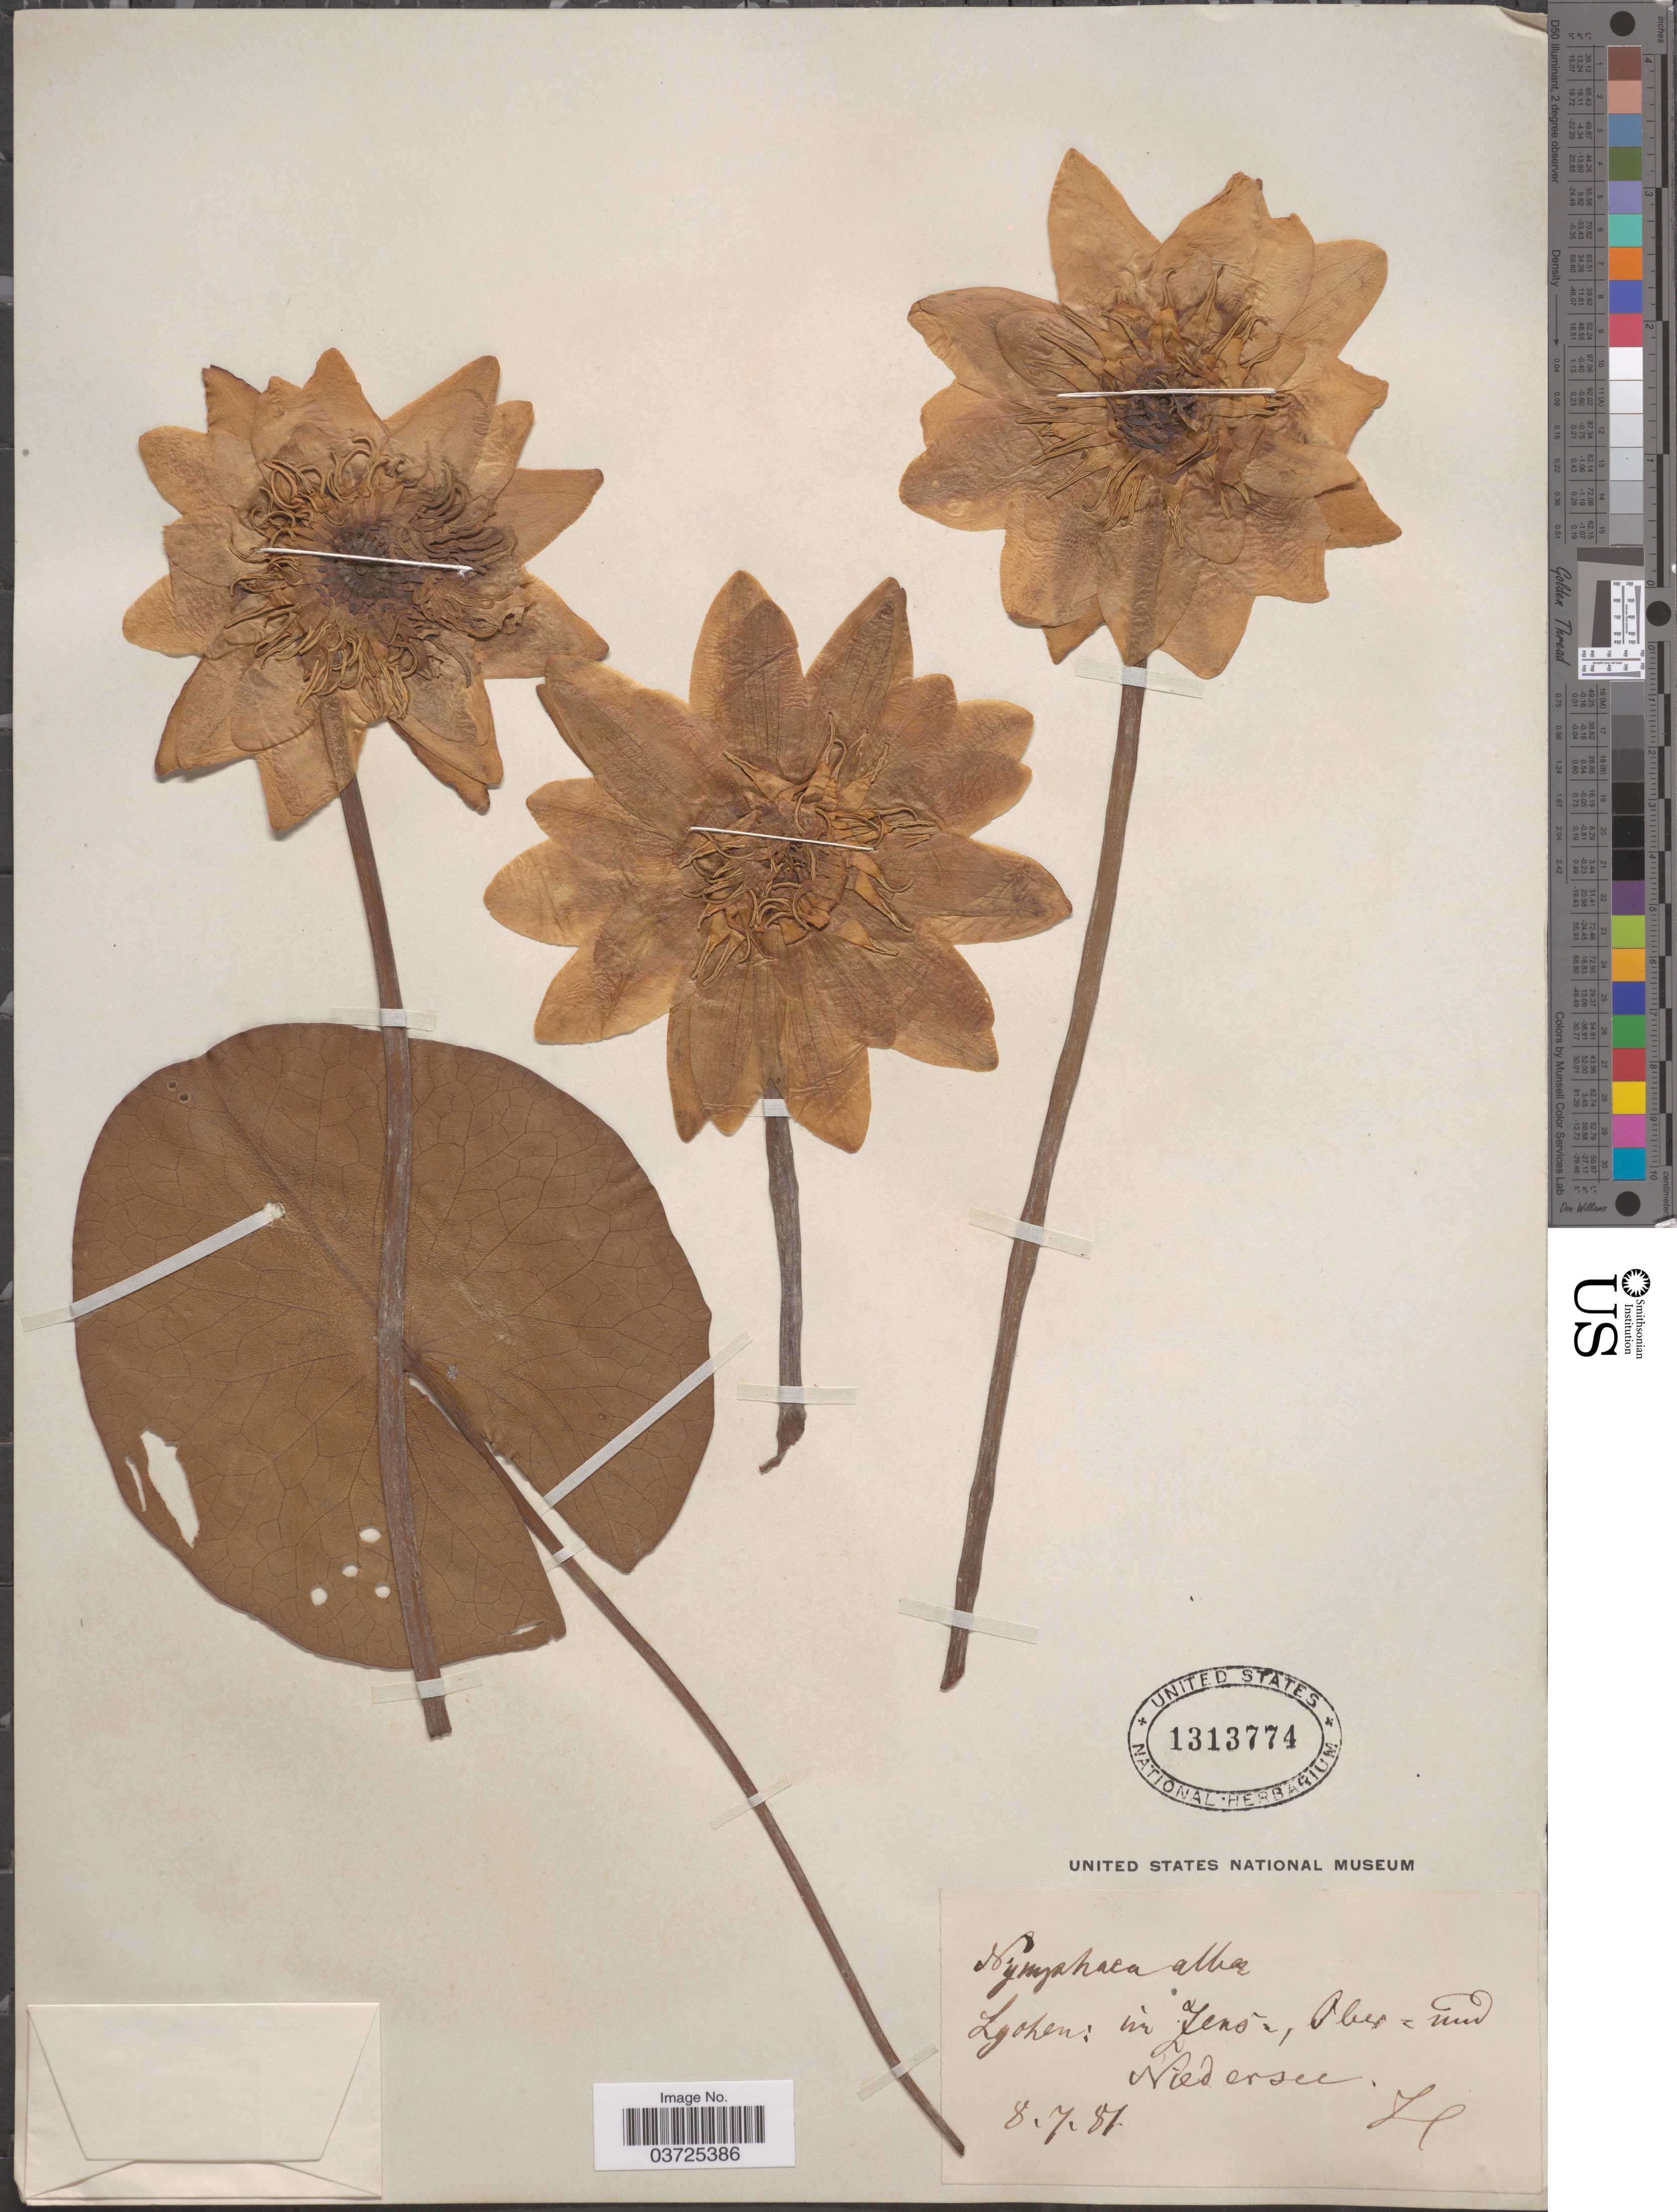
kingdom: Plantae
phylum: Tracheophyta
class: Magnoliopsida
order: Nymphaeales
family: Nymphaeaceae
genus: Nymphaea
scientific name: Nymphaea alba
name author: L.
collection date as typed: Transcribed d/m/y: 8/7/81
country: Germany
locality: Lychen: in Jensã, Ober und Niedersee.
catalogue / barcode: US 1313774